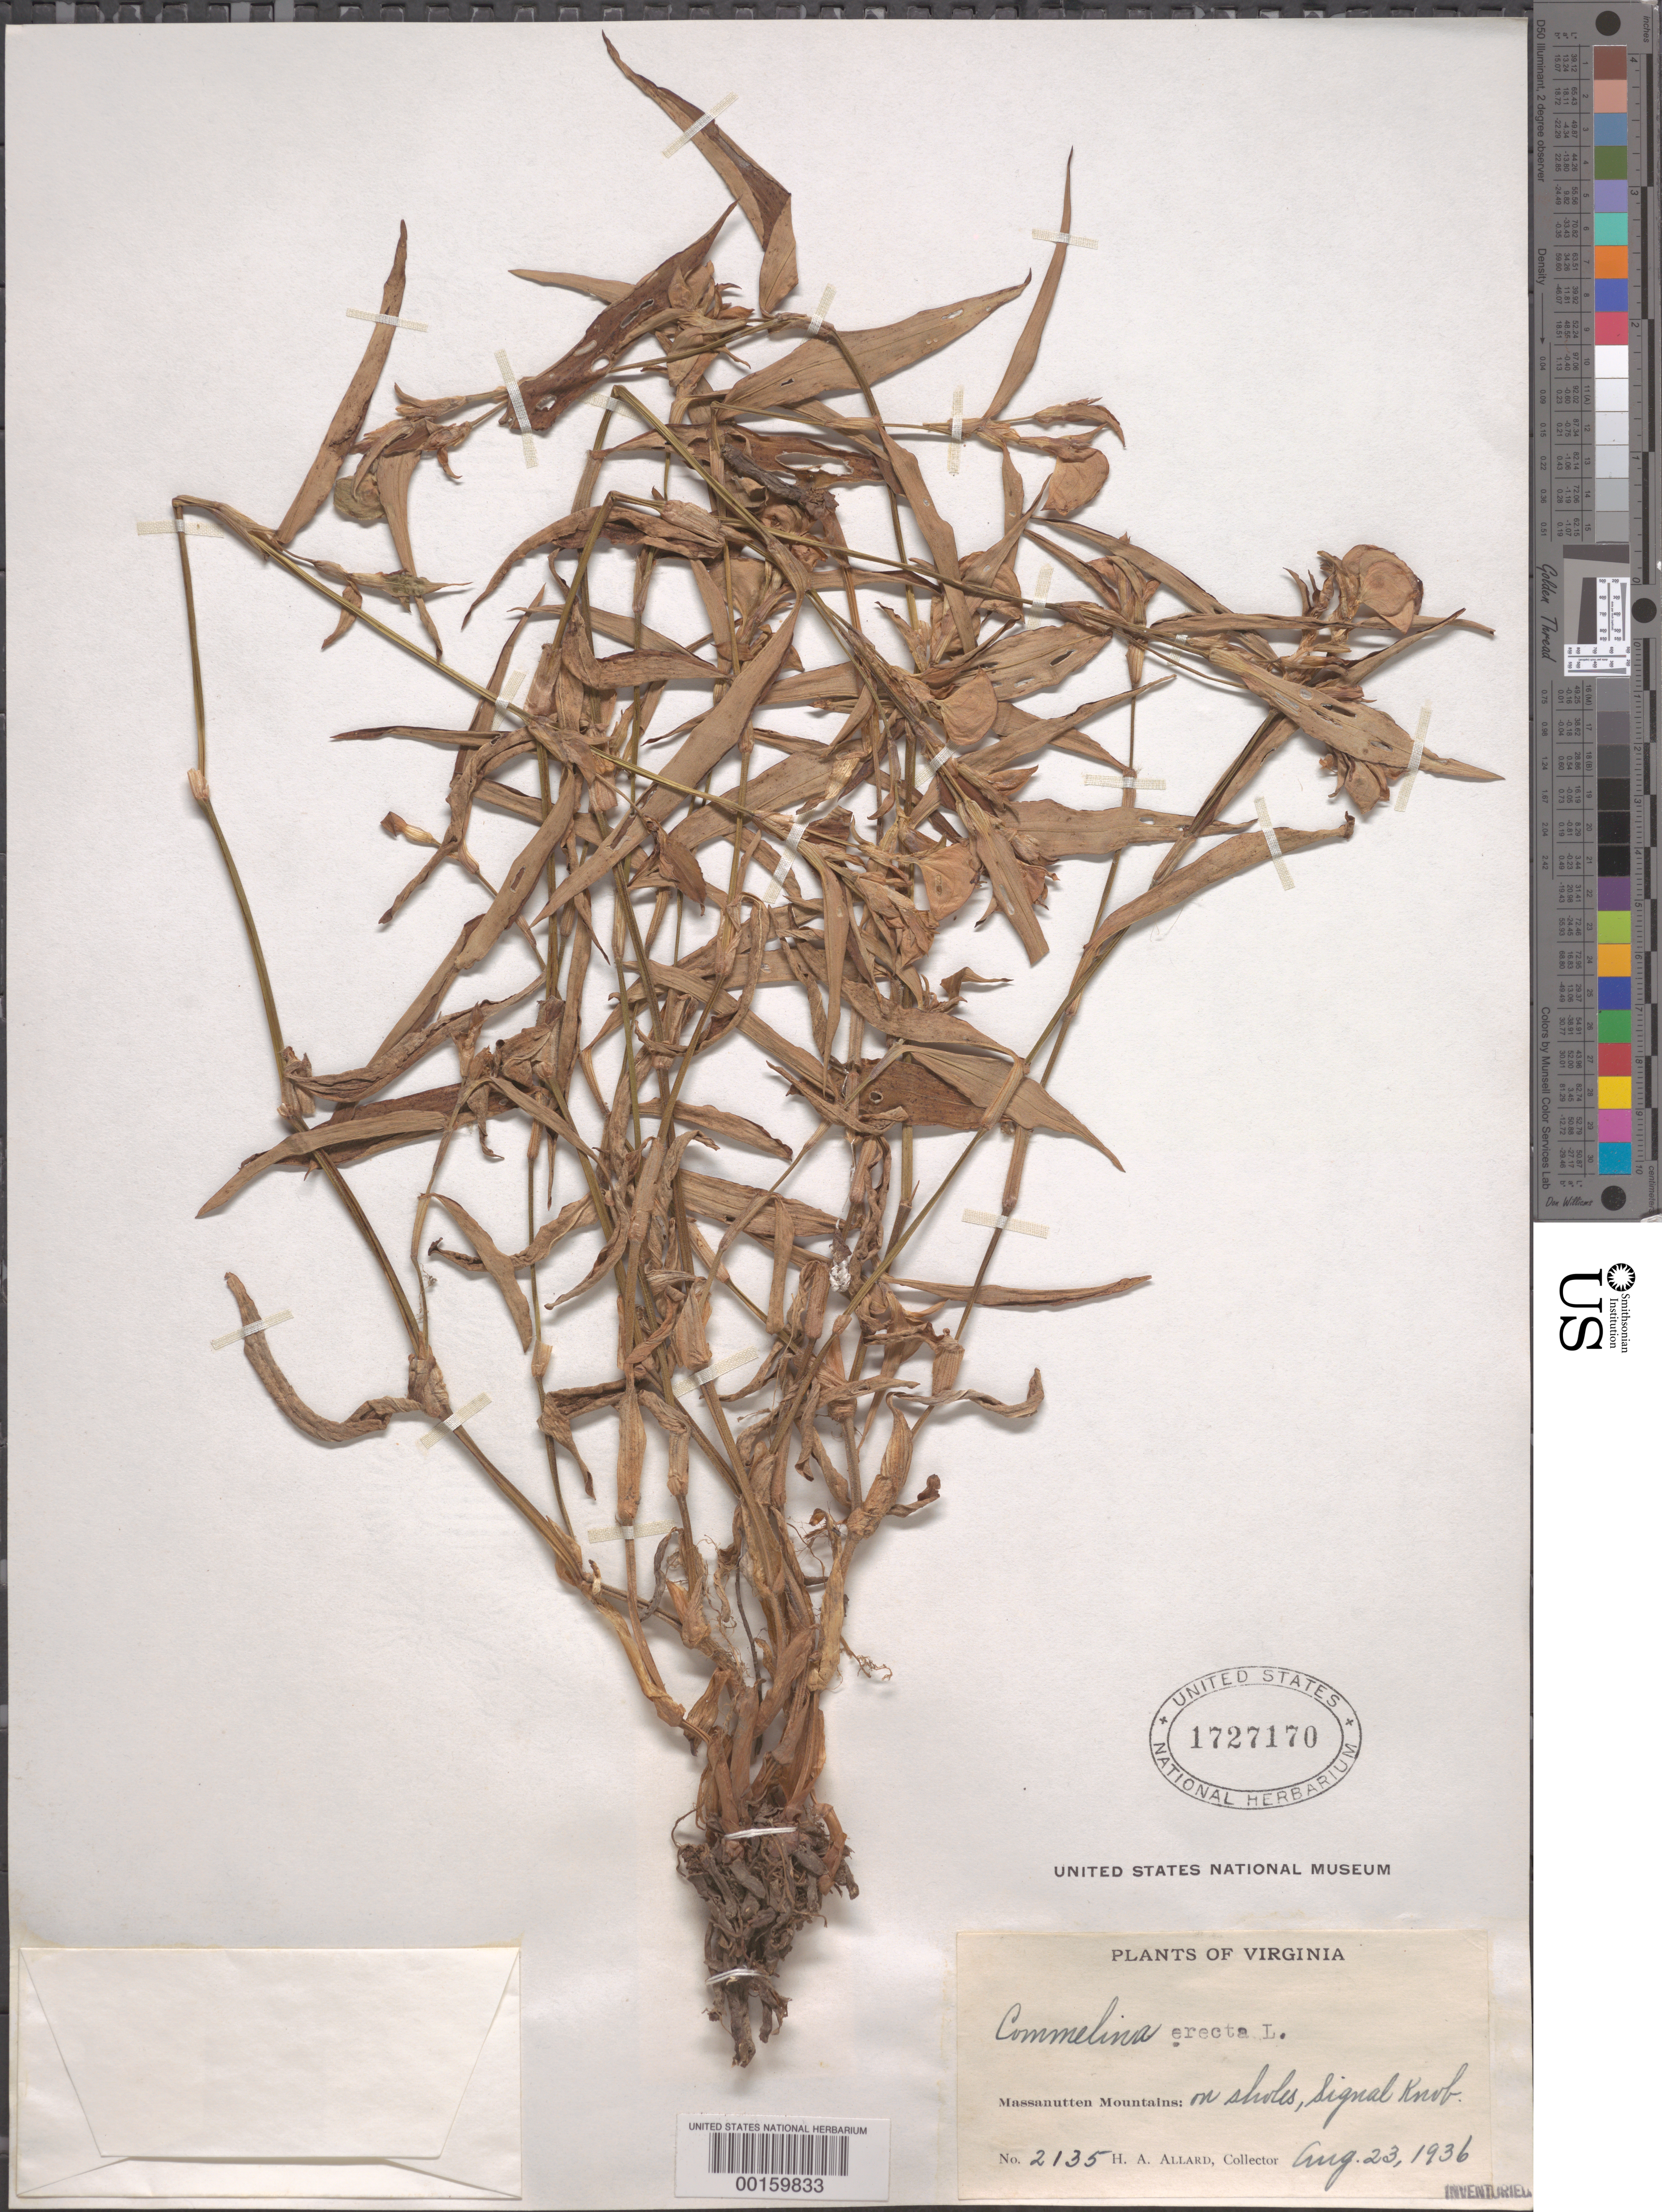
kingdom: Plantae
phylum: Tracheophyta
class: Liliopsida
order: Commelinales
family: Commelinaceae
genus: Commelina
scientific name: Commelina erecta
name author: L.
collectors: H. A. Allard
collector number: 2135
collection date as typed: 23 Aug 1936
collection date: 1936-08-23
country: United States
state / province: Virginia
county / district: Shenandoah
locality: Massanutten mts., signal knob. [state previously entered as north carolina.]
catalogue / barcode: US 1727170